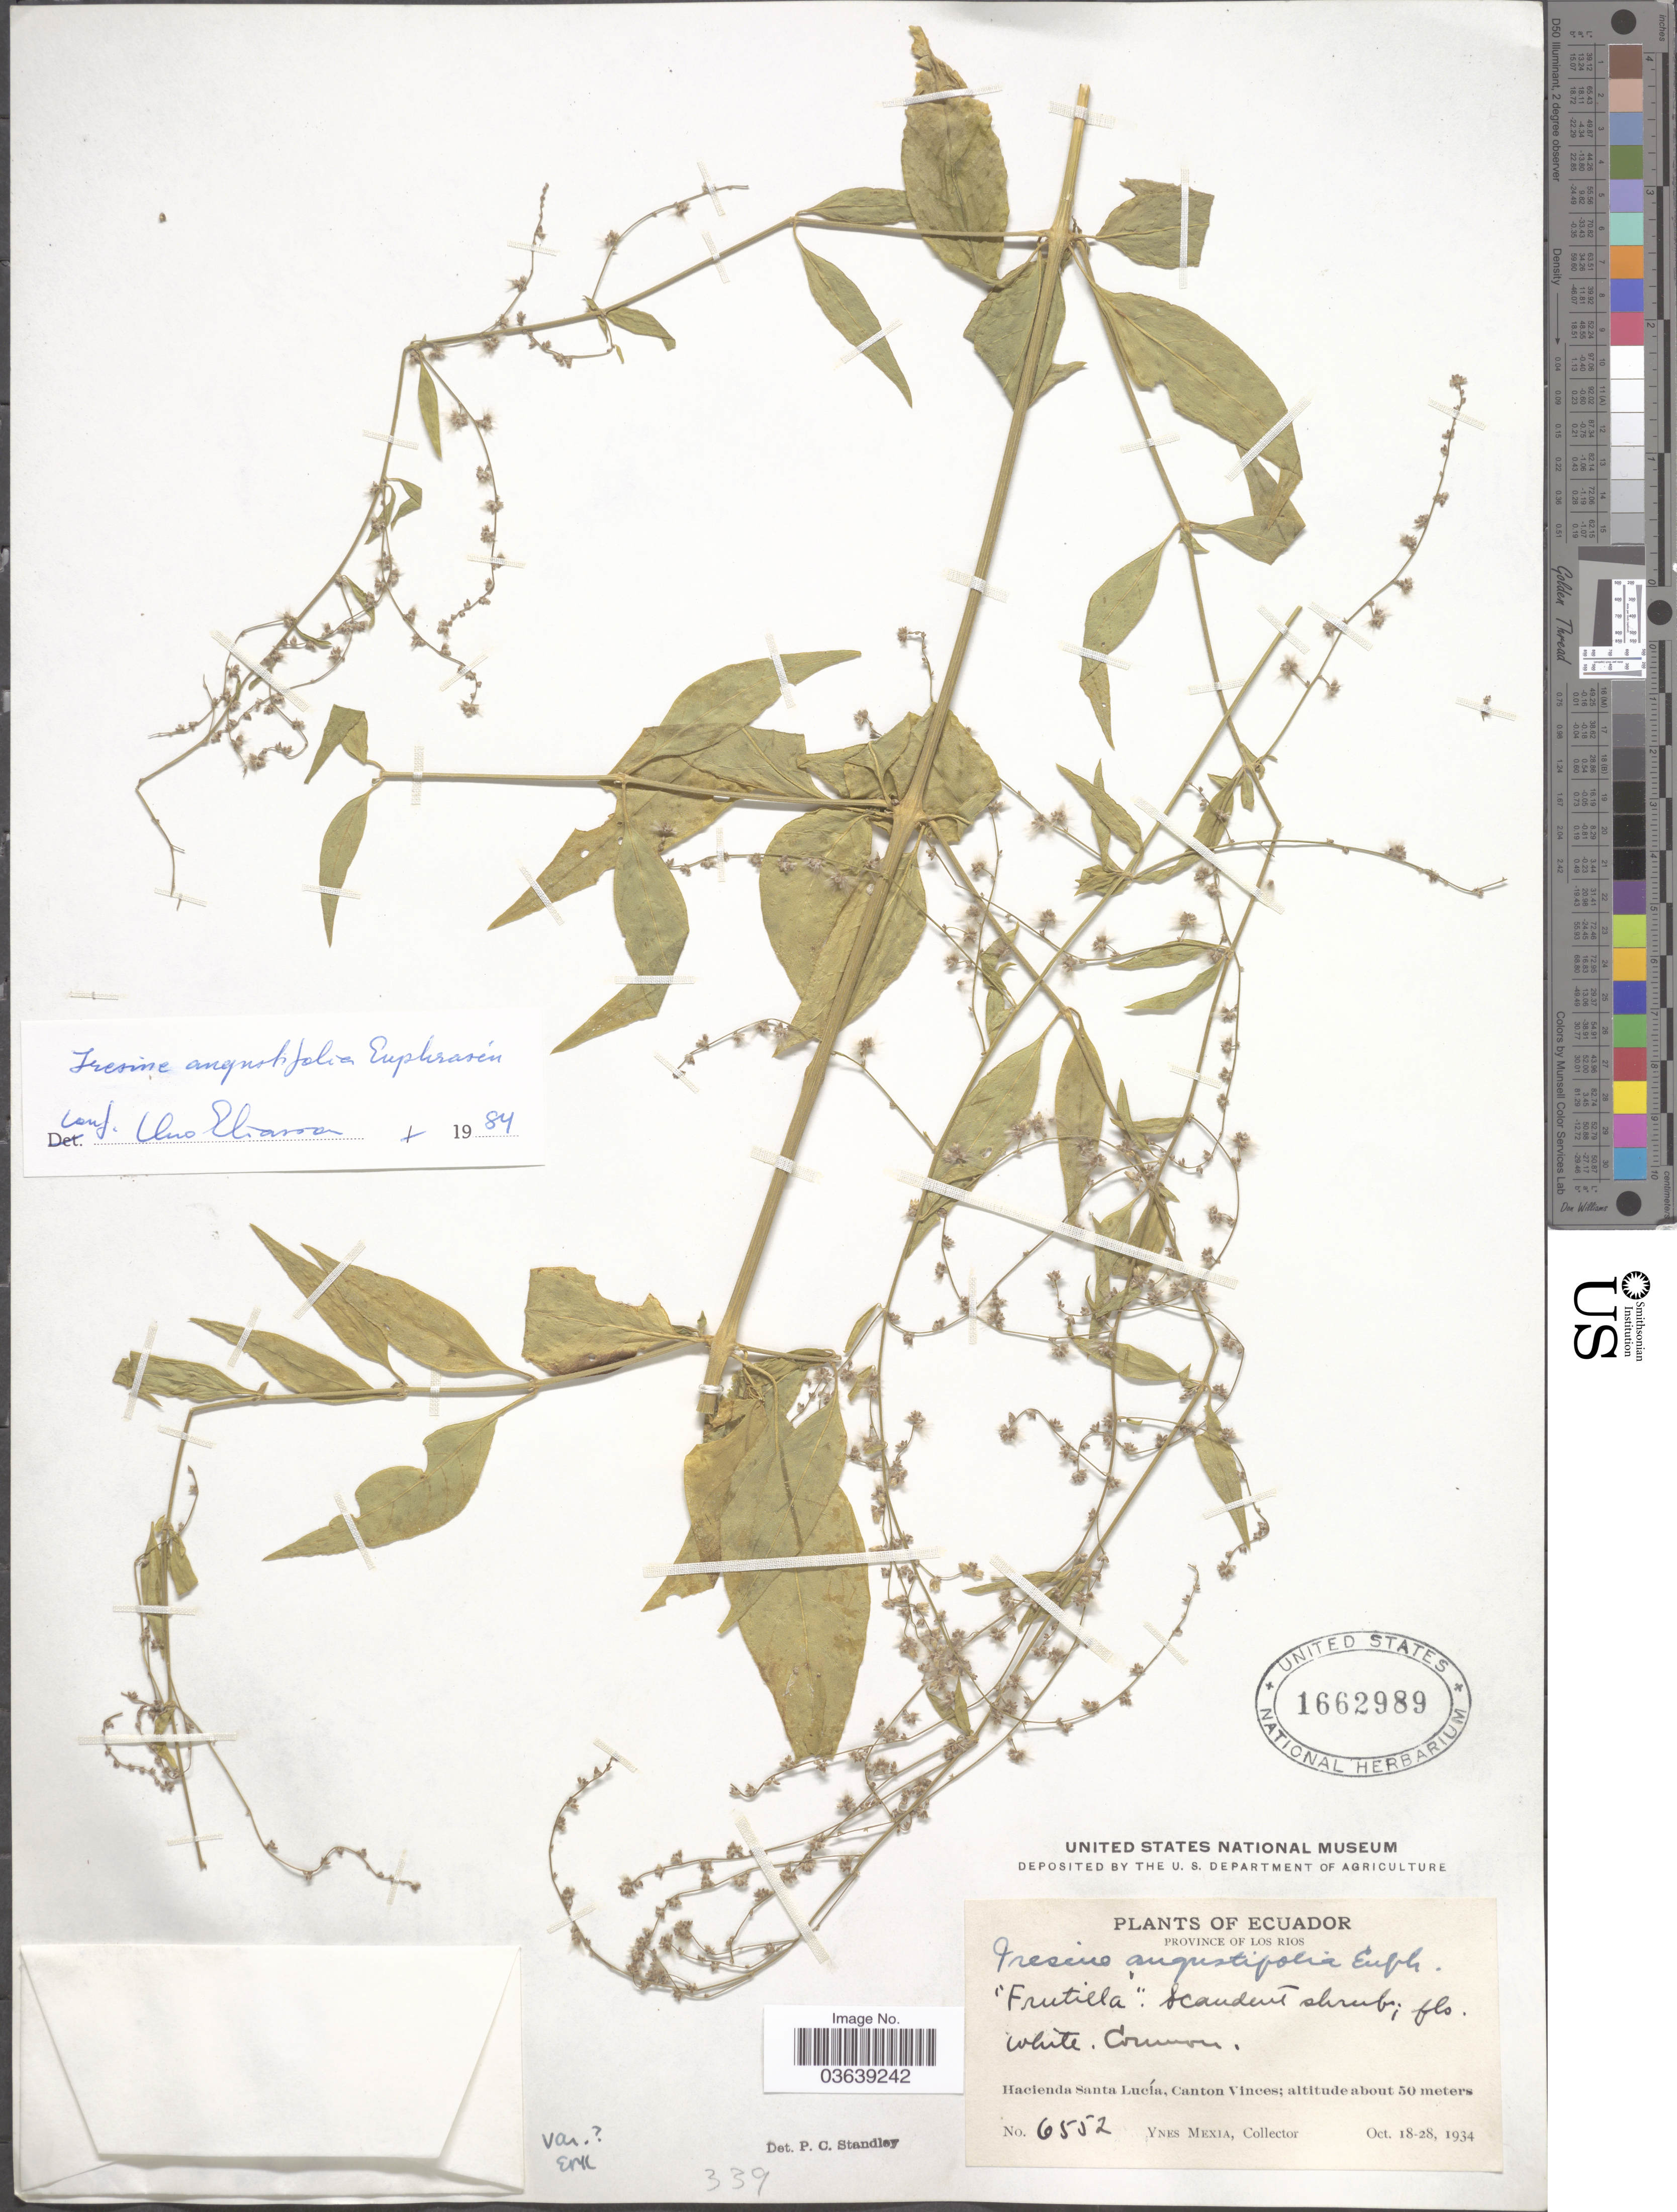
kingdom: Plantae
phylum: Tracheophyta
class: Magnoliopsida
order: Caryophyllales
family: Amaranthaceae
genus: Iresine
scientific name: Iresine angustifolia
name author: Euphrasén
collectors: Y. Mexia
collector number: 6552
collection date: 1934-10-18/1934-10-28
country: Ecuador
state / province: Los Ríos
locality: Hacienda Santa Lucía, Canton Vinces.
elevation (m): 50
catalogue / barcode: US 1662989